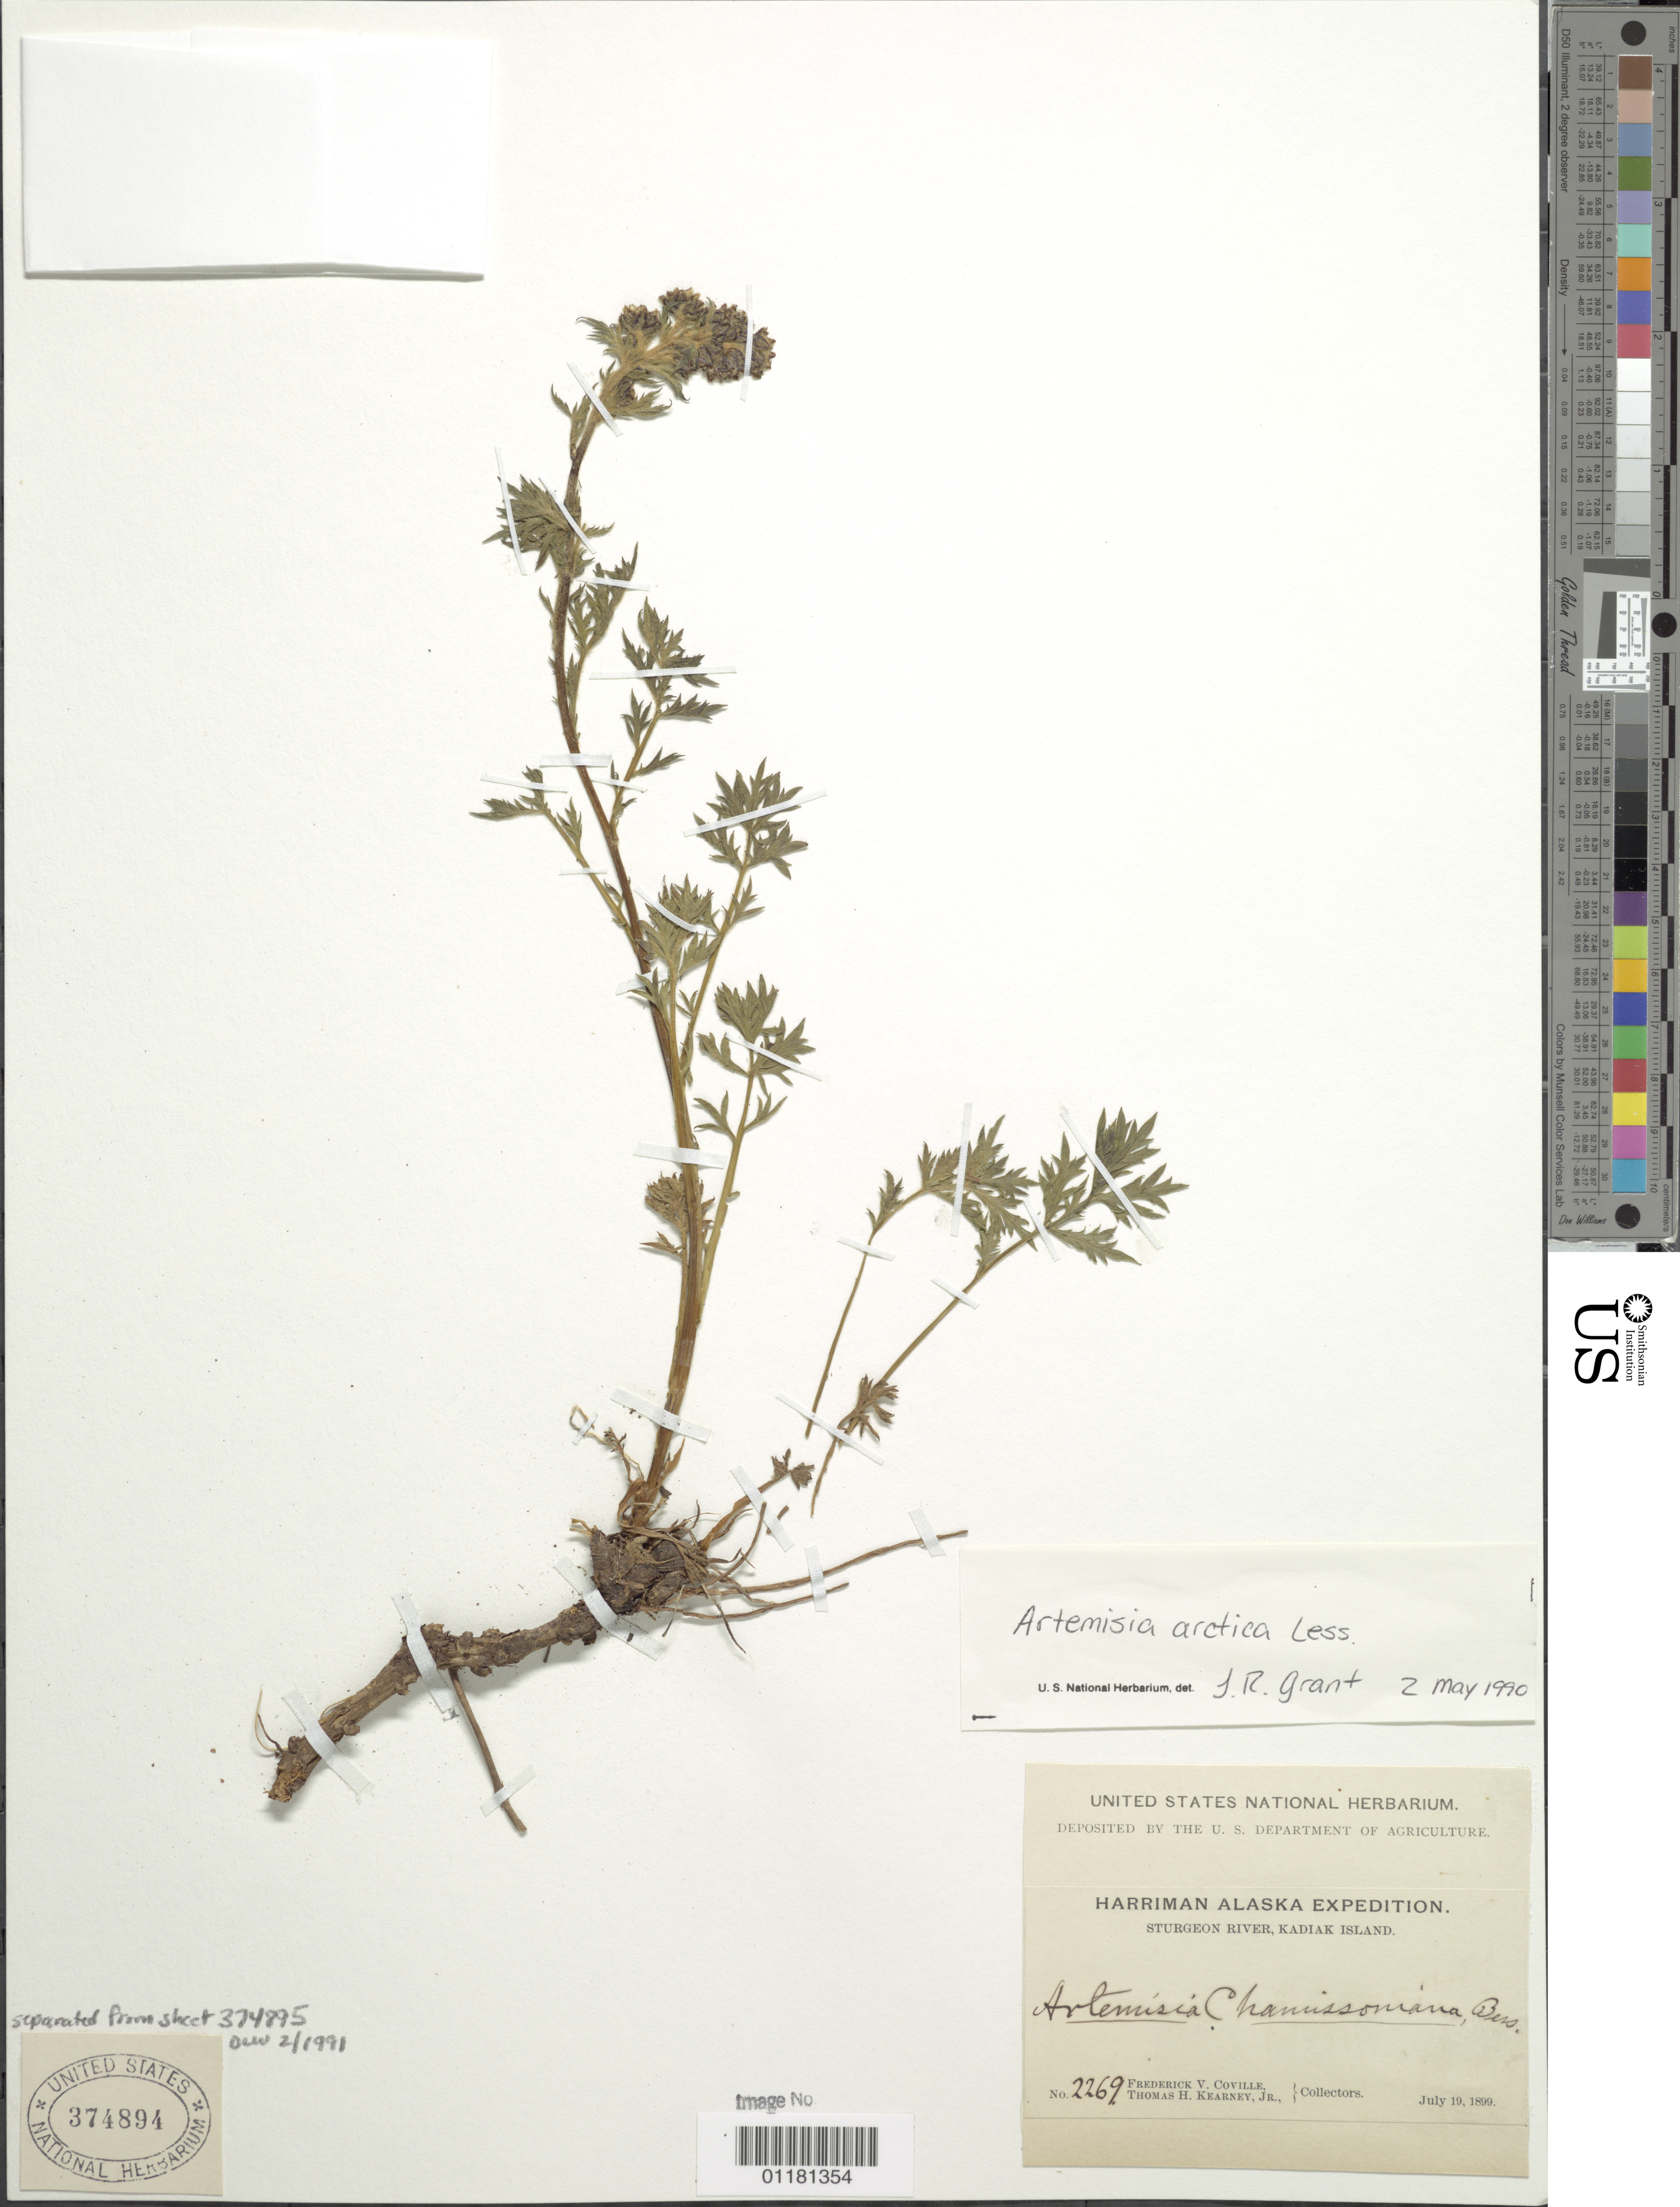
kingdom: Plantae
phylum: Tracheophyta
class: Magnoliopsida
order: Asterales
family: Asteraceae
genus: Artemisia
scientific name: Artemisia arctica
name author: Less.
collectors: F. V. Coville & T. H. Kearney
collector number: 2269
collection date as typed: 19 Jul 1899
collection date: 1899-07-19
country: United States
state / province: Alaska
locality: Sturgeon River, Kodiak Island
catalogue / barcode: US 374894